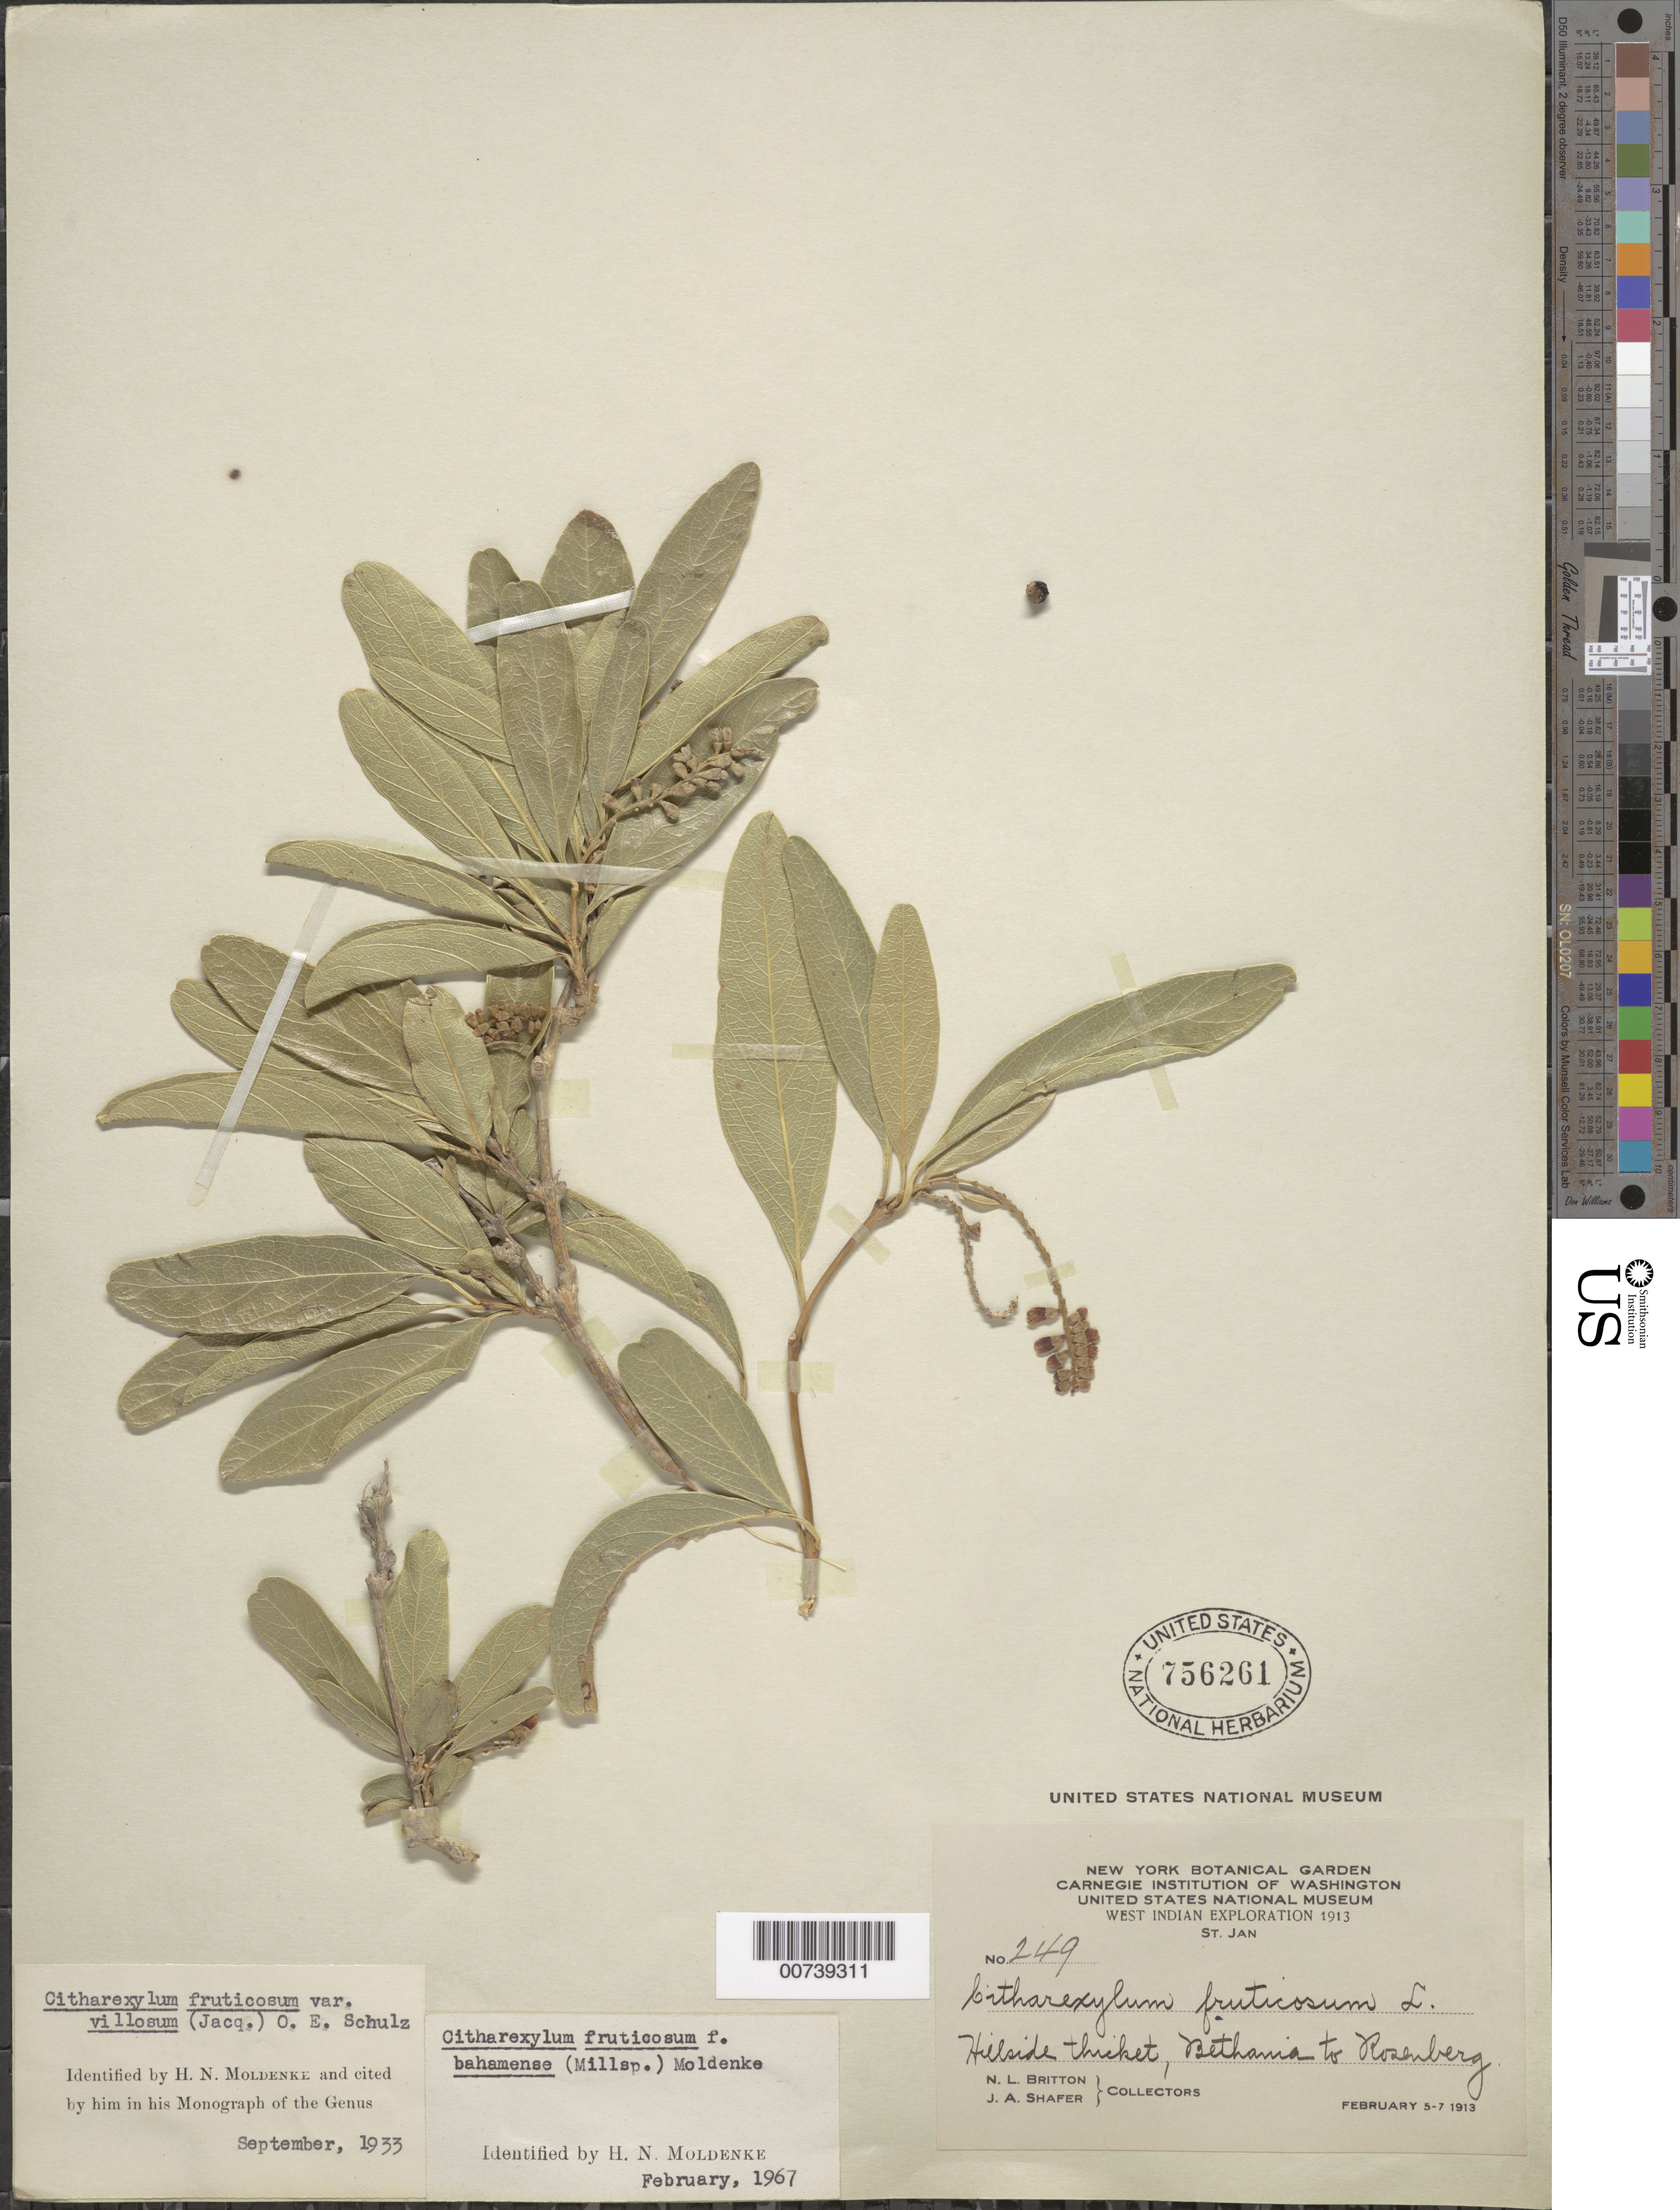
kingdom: Plantae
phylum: Tracheophyta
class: Magnoliopsida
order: Lamiales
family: Verbenaceae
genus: Citharexylum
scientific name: Citharexylum spinosum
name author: L.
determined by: Moldenke, H. N.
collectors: N. Britton & J. A. Shafer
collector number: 249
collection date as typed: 05 Feb 1913 to 07 Feb 1913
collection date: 1913-02-05/1913-02-07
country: U.S. Virgin Islands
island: St. John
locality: Bethania to Rosenberg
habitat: Hillside thicket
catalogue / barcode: US 756261